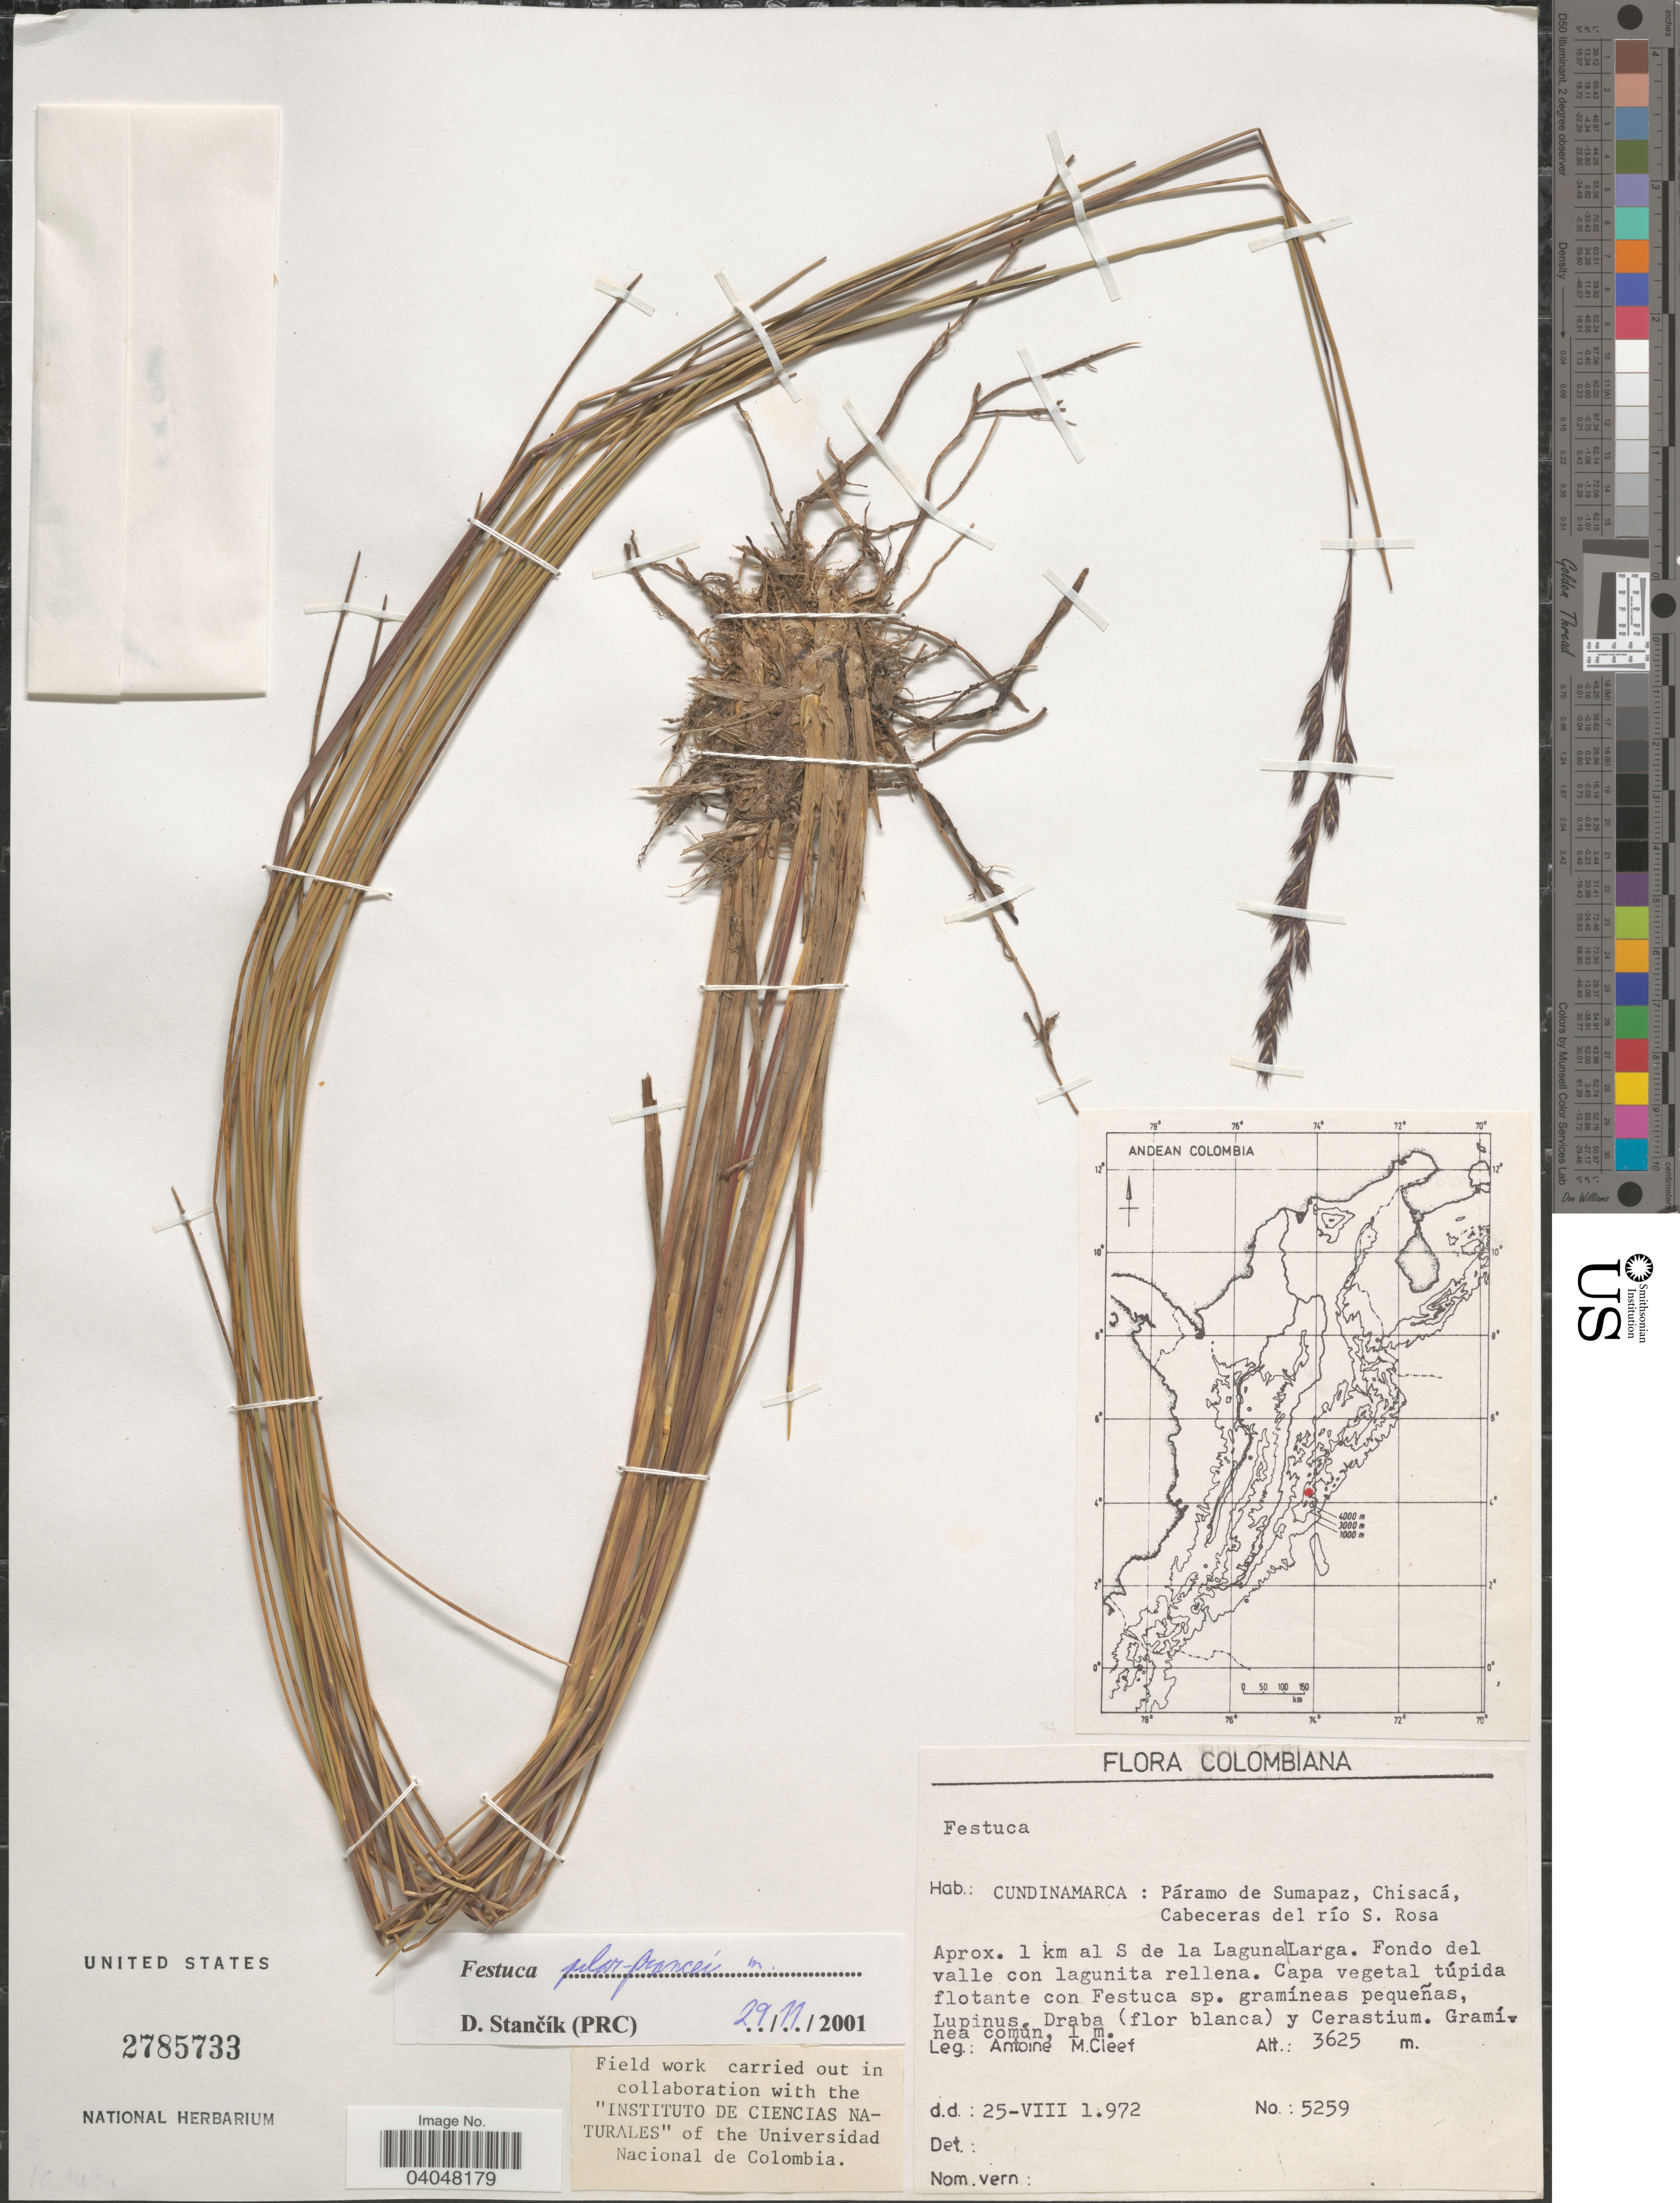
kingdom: Plantae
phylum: Tracheophyta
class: Liliopsida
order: Poales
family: Poaceae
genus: Festuca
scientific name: Festuca pilar-franceii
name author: Stancik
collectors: A. M. Cleef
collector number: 5259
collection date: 1972-08-25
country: Colombia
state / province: Cundinamarca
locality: Páramo de Sumapaz, Chisacá, Cabeceras del río S. Rosa. Aprox. 1 km al S de la Laguna Larga. Fondo del valle con lagunita rellena.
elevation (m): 3625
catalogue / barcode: US 2785733